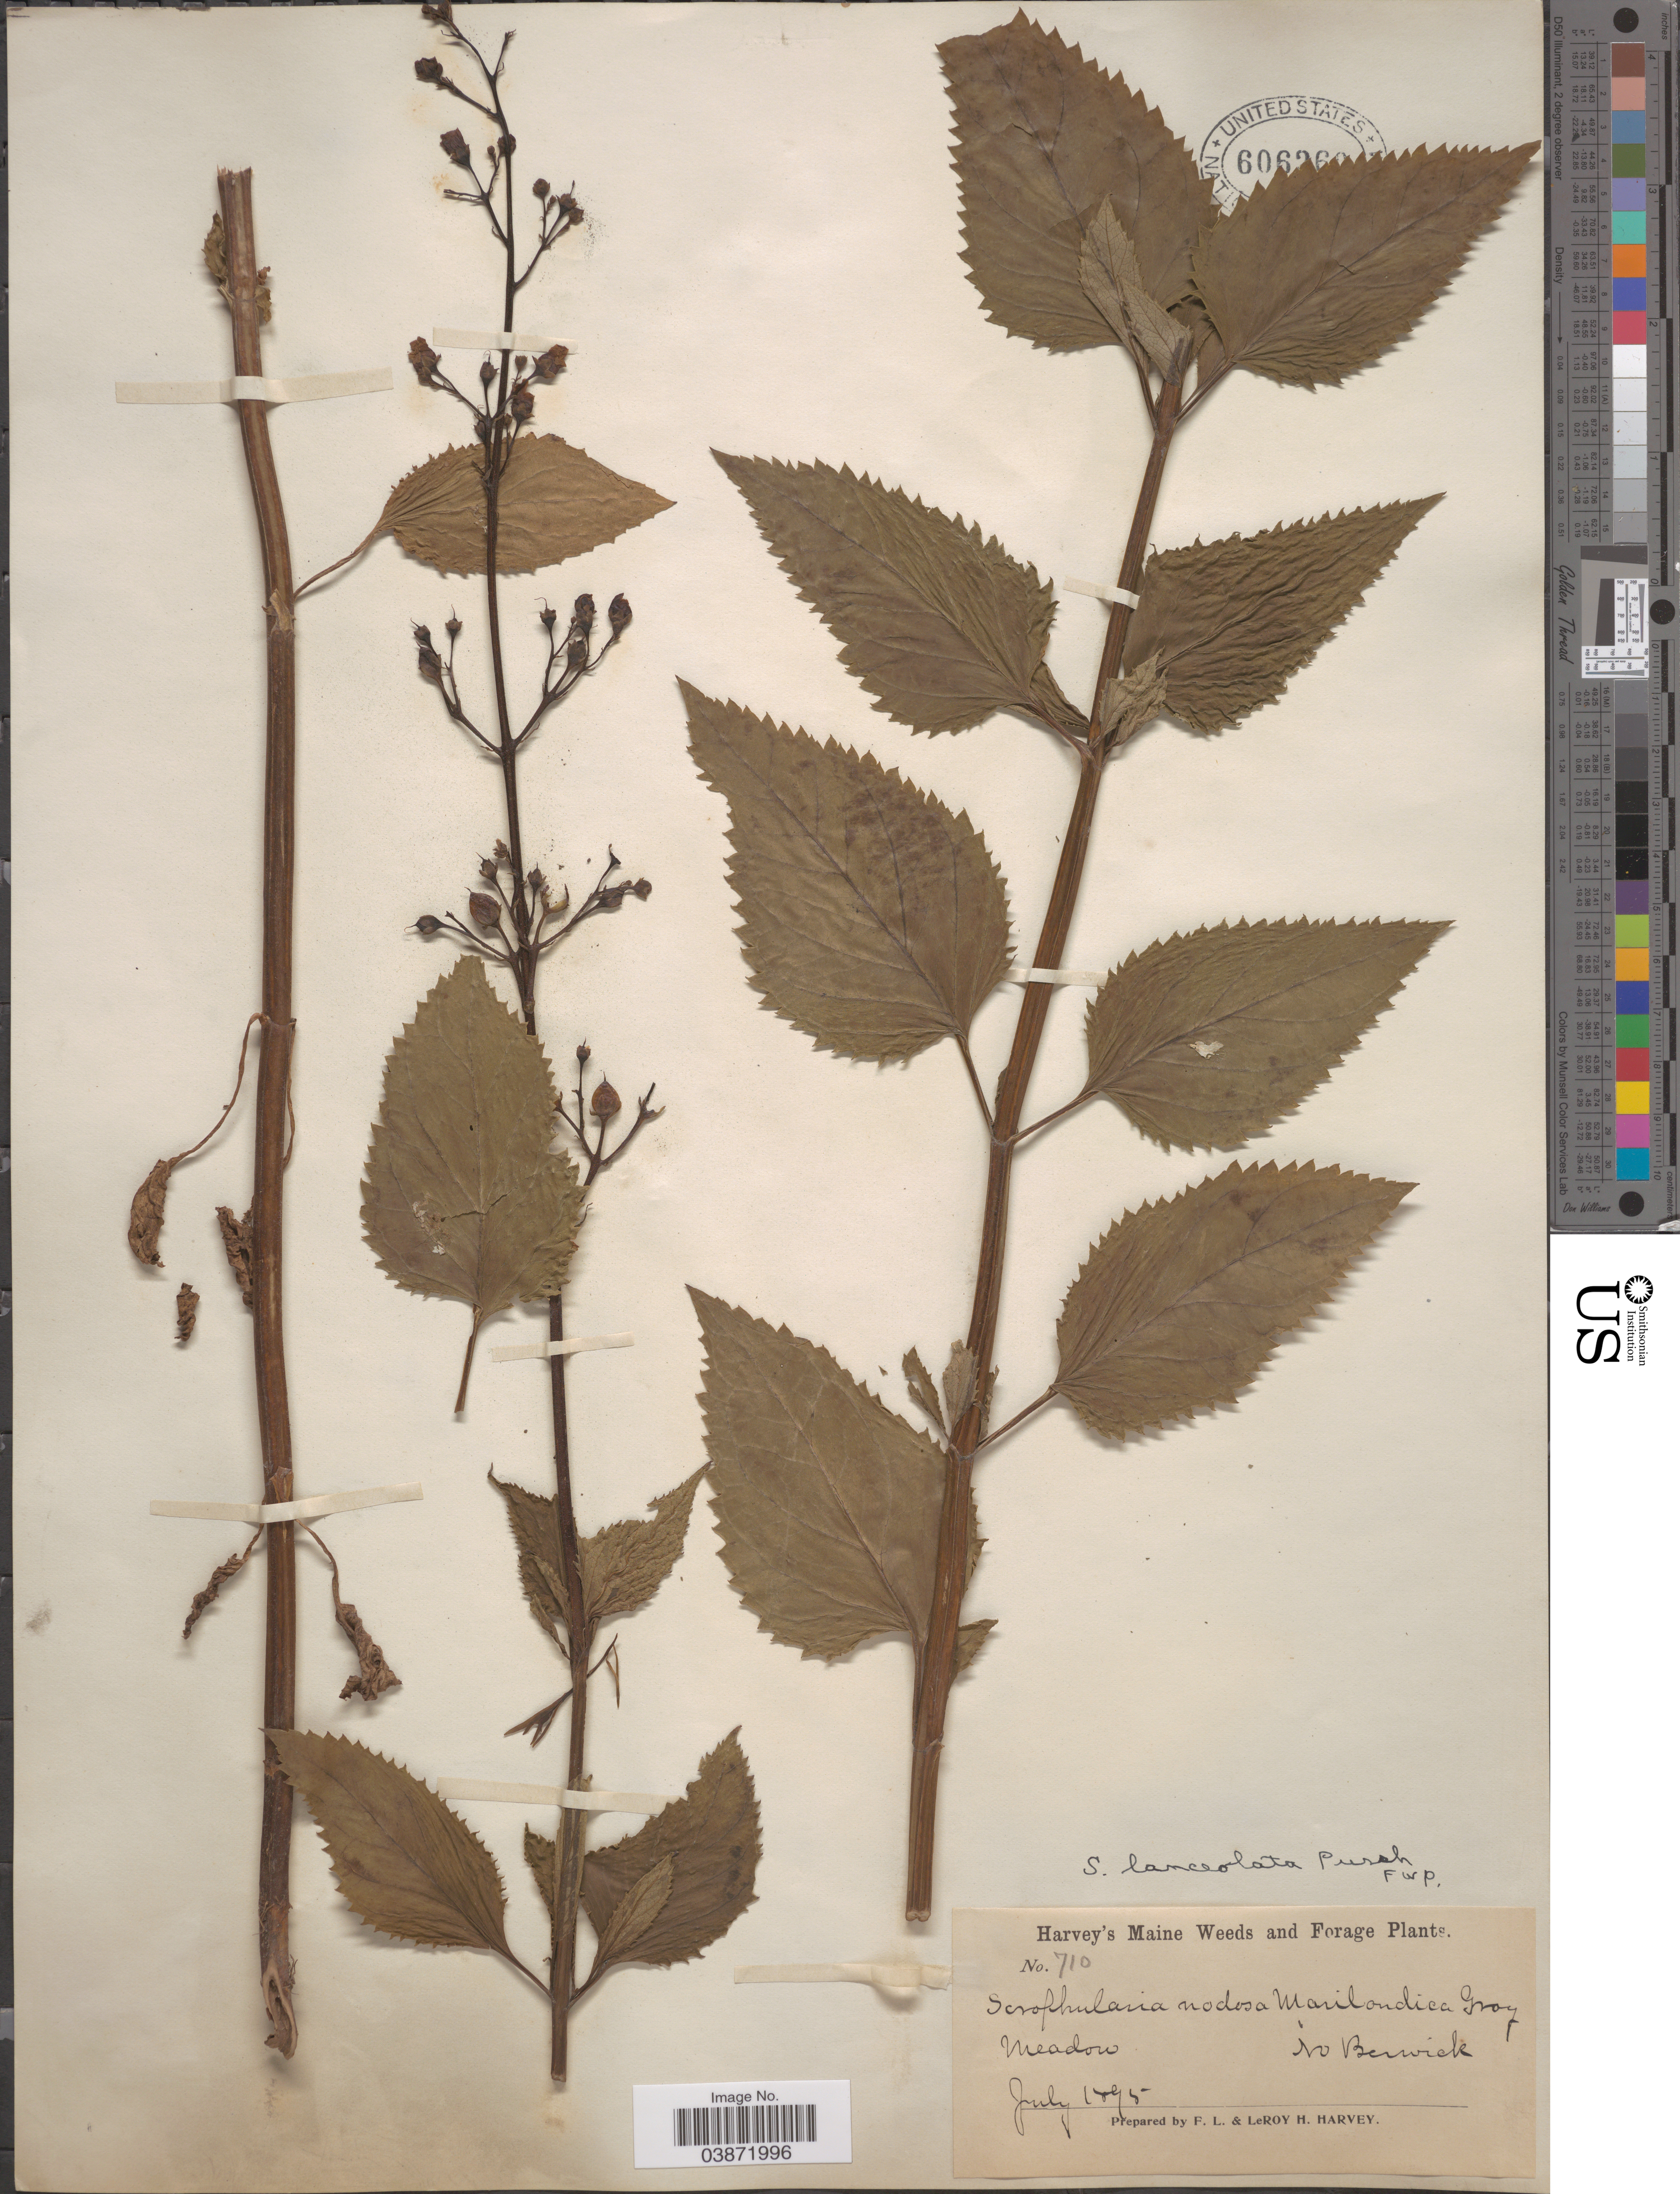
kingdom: Plantae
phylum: Tracheophyta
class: Magnoliopsida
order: Lamiales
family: Scrophulariaceae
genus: Scrophularia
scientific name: Scrophularia lanceolata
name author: Pursh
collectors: F. L. Harvey & L. H. Harvey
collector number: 710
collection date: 1895-07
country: United States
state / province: Maine